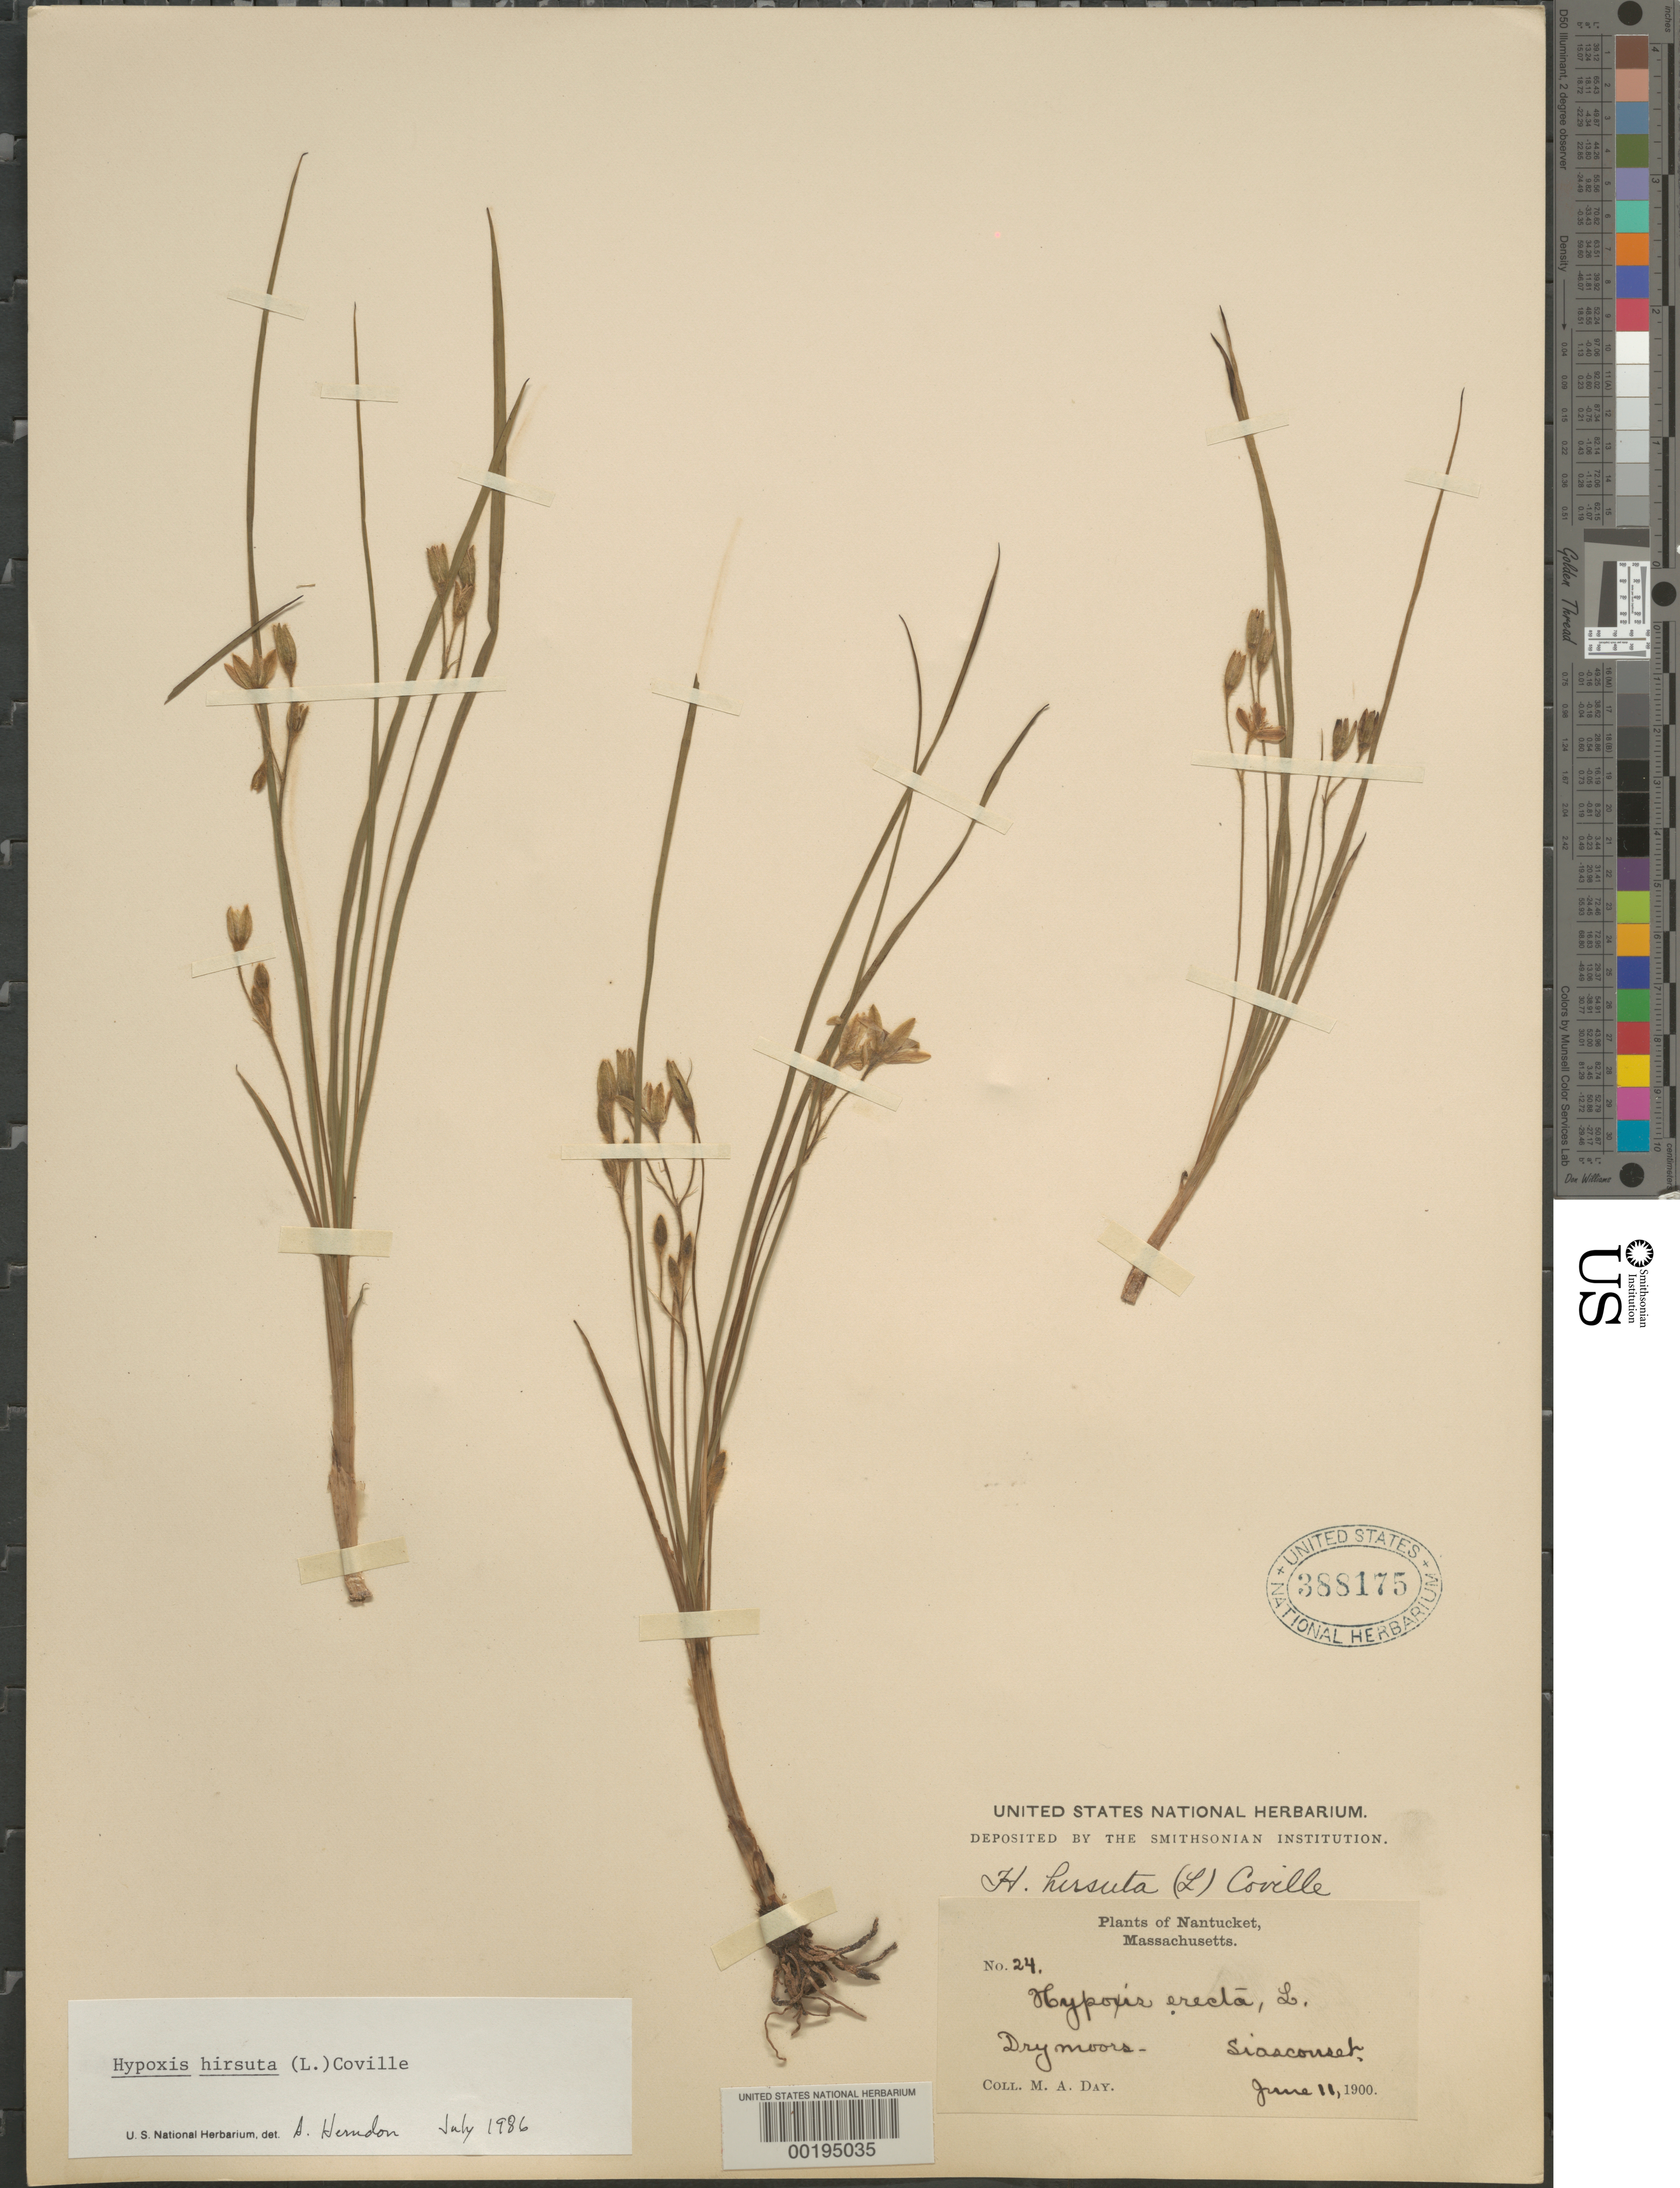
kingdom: Plantae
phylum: Tracheophyta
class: Liliopsida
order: Asparagales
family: Hypoxidaceae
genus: Hypoxis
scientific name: Hypoxis hirsuta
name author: (L.) Coville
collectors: M. Day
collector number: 24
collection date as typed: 11 Jun 1900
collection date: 1900-06-11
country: United States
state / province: Massachusetts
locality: Siascouset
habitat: Dry moors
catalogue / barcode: US 388175